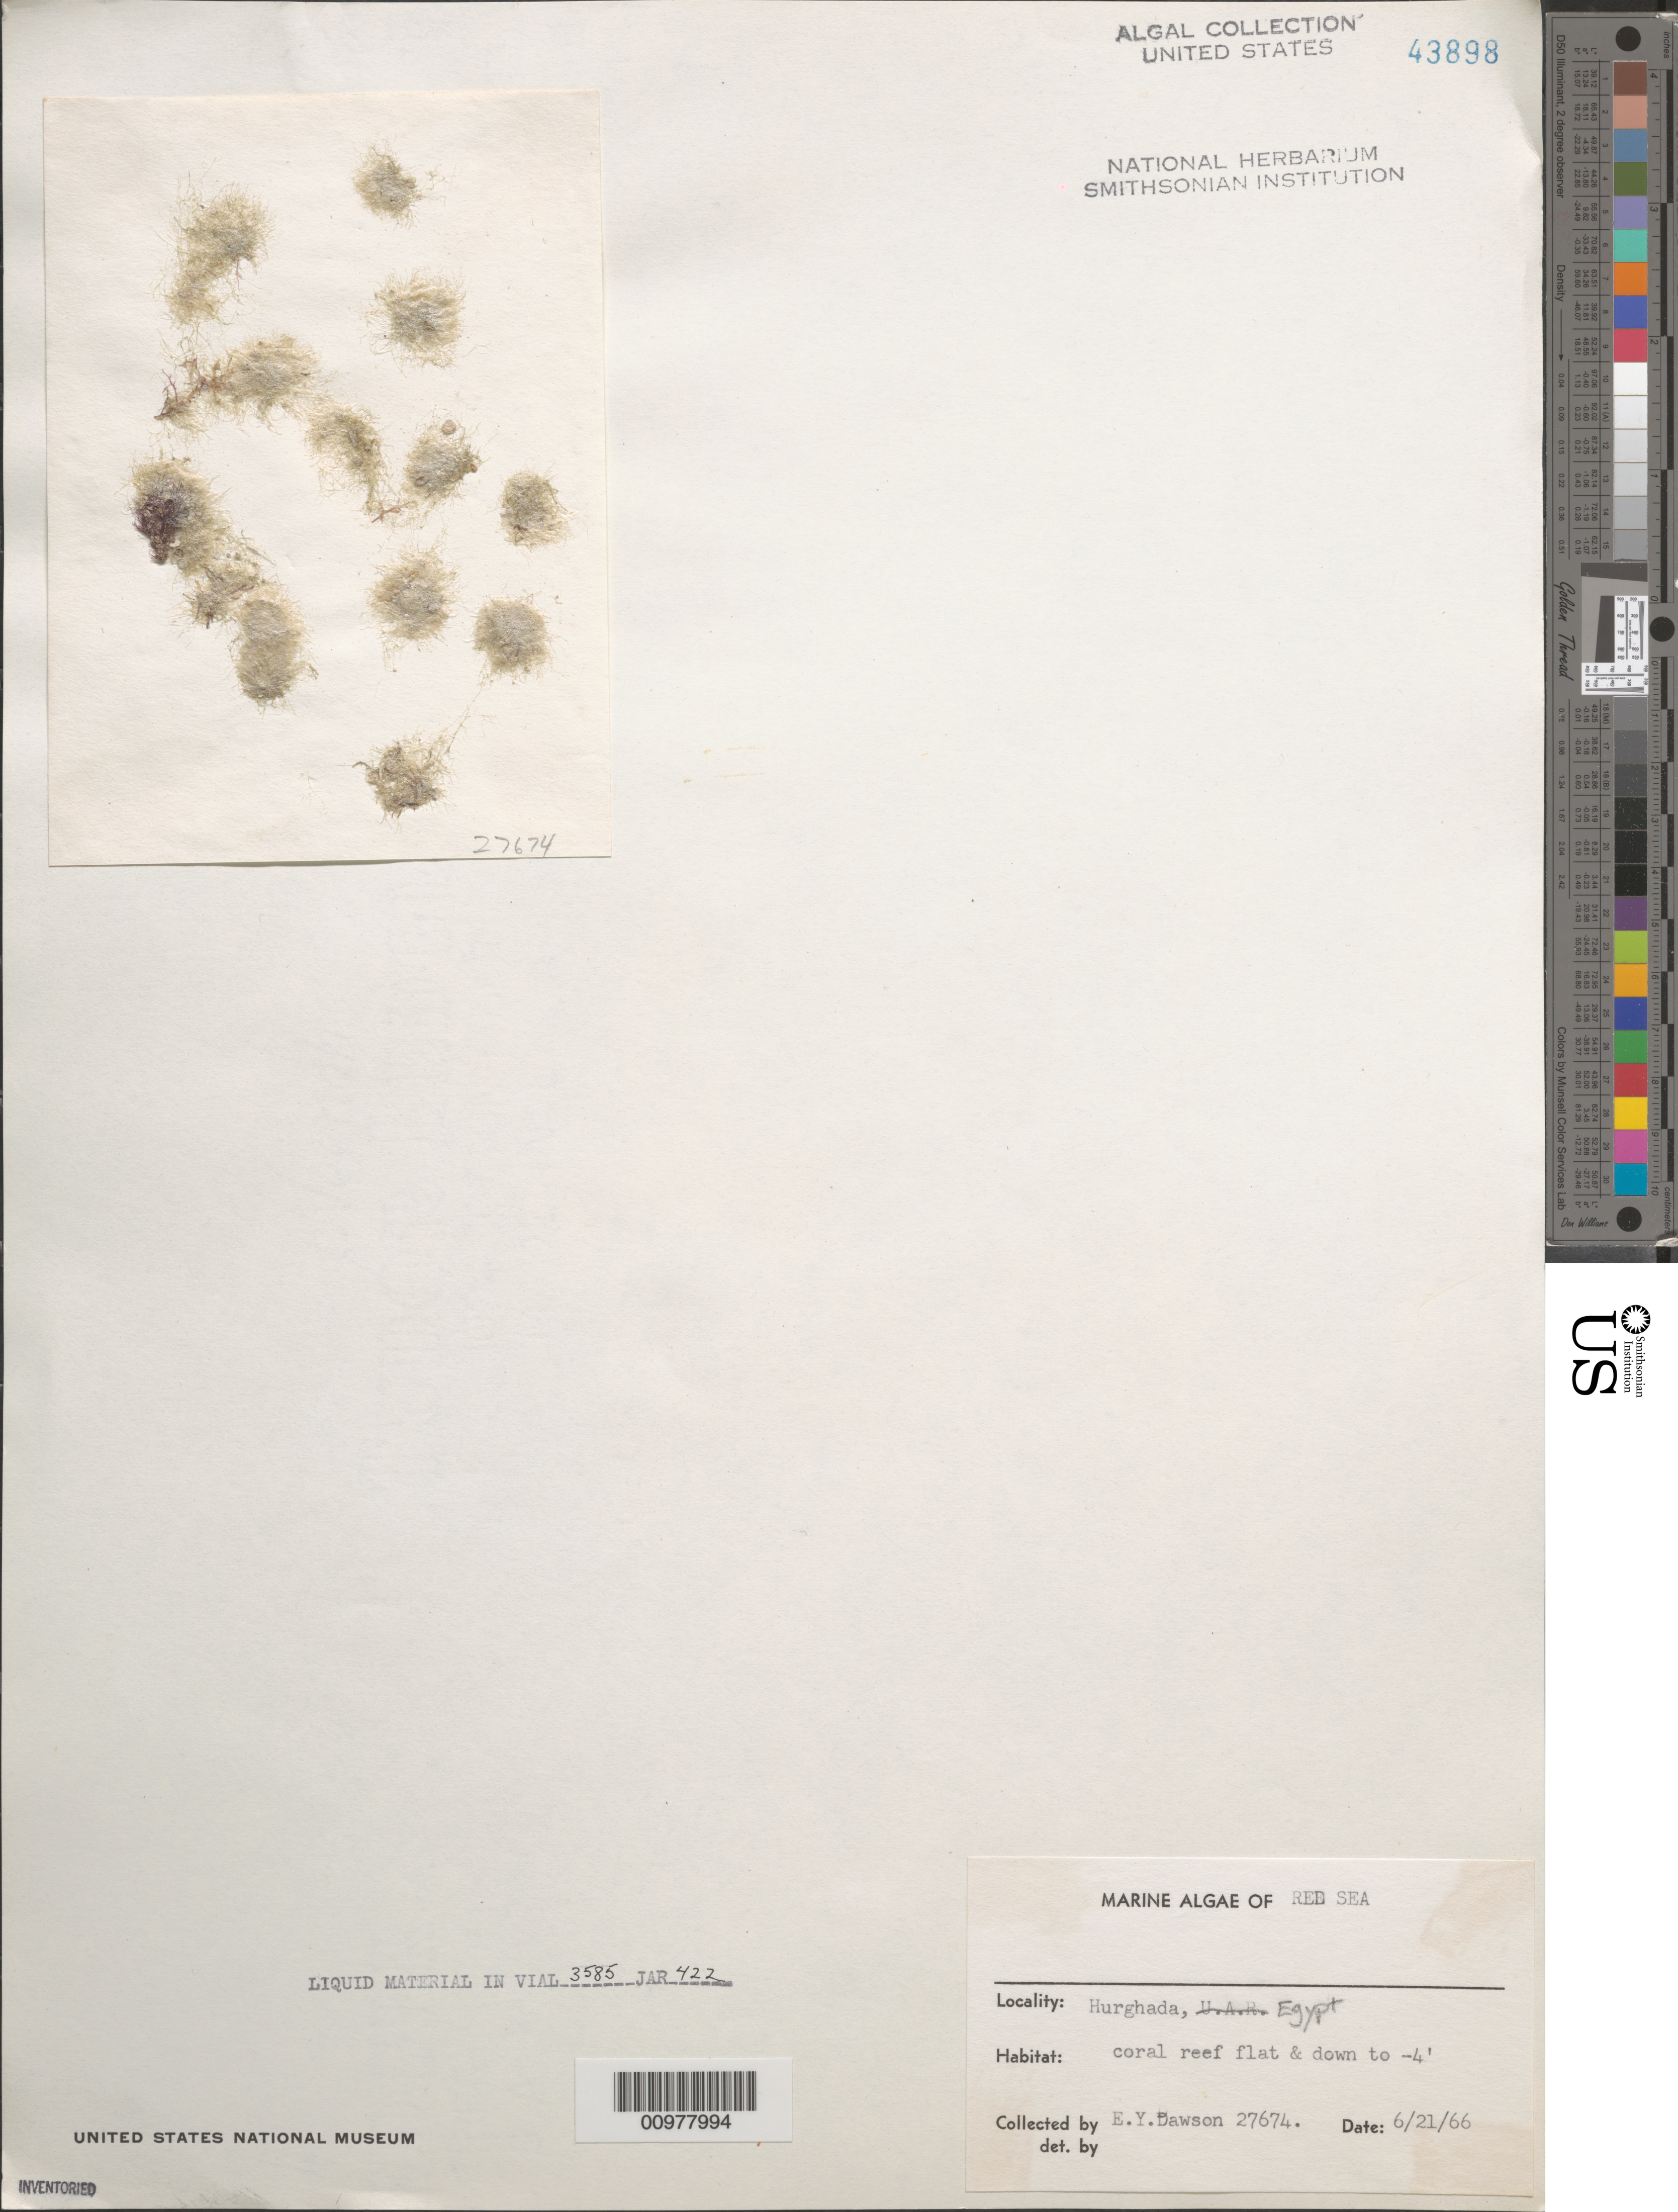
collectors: E. Y. Dawson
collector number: EYD 27674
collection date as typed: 21 Jun 1966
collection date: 1966-06-21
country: Egypt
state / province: Al Bahr al Ahmar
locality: Hurghada, Red Sea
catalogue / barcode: US 43898